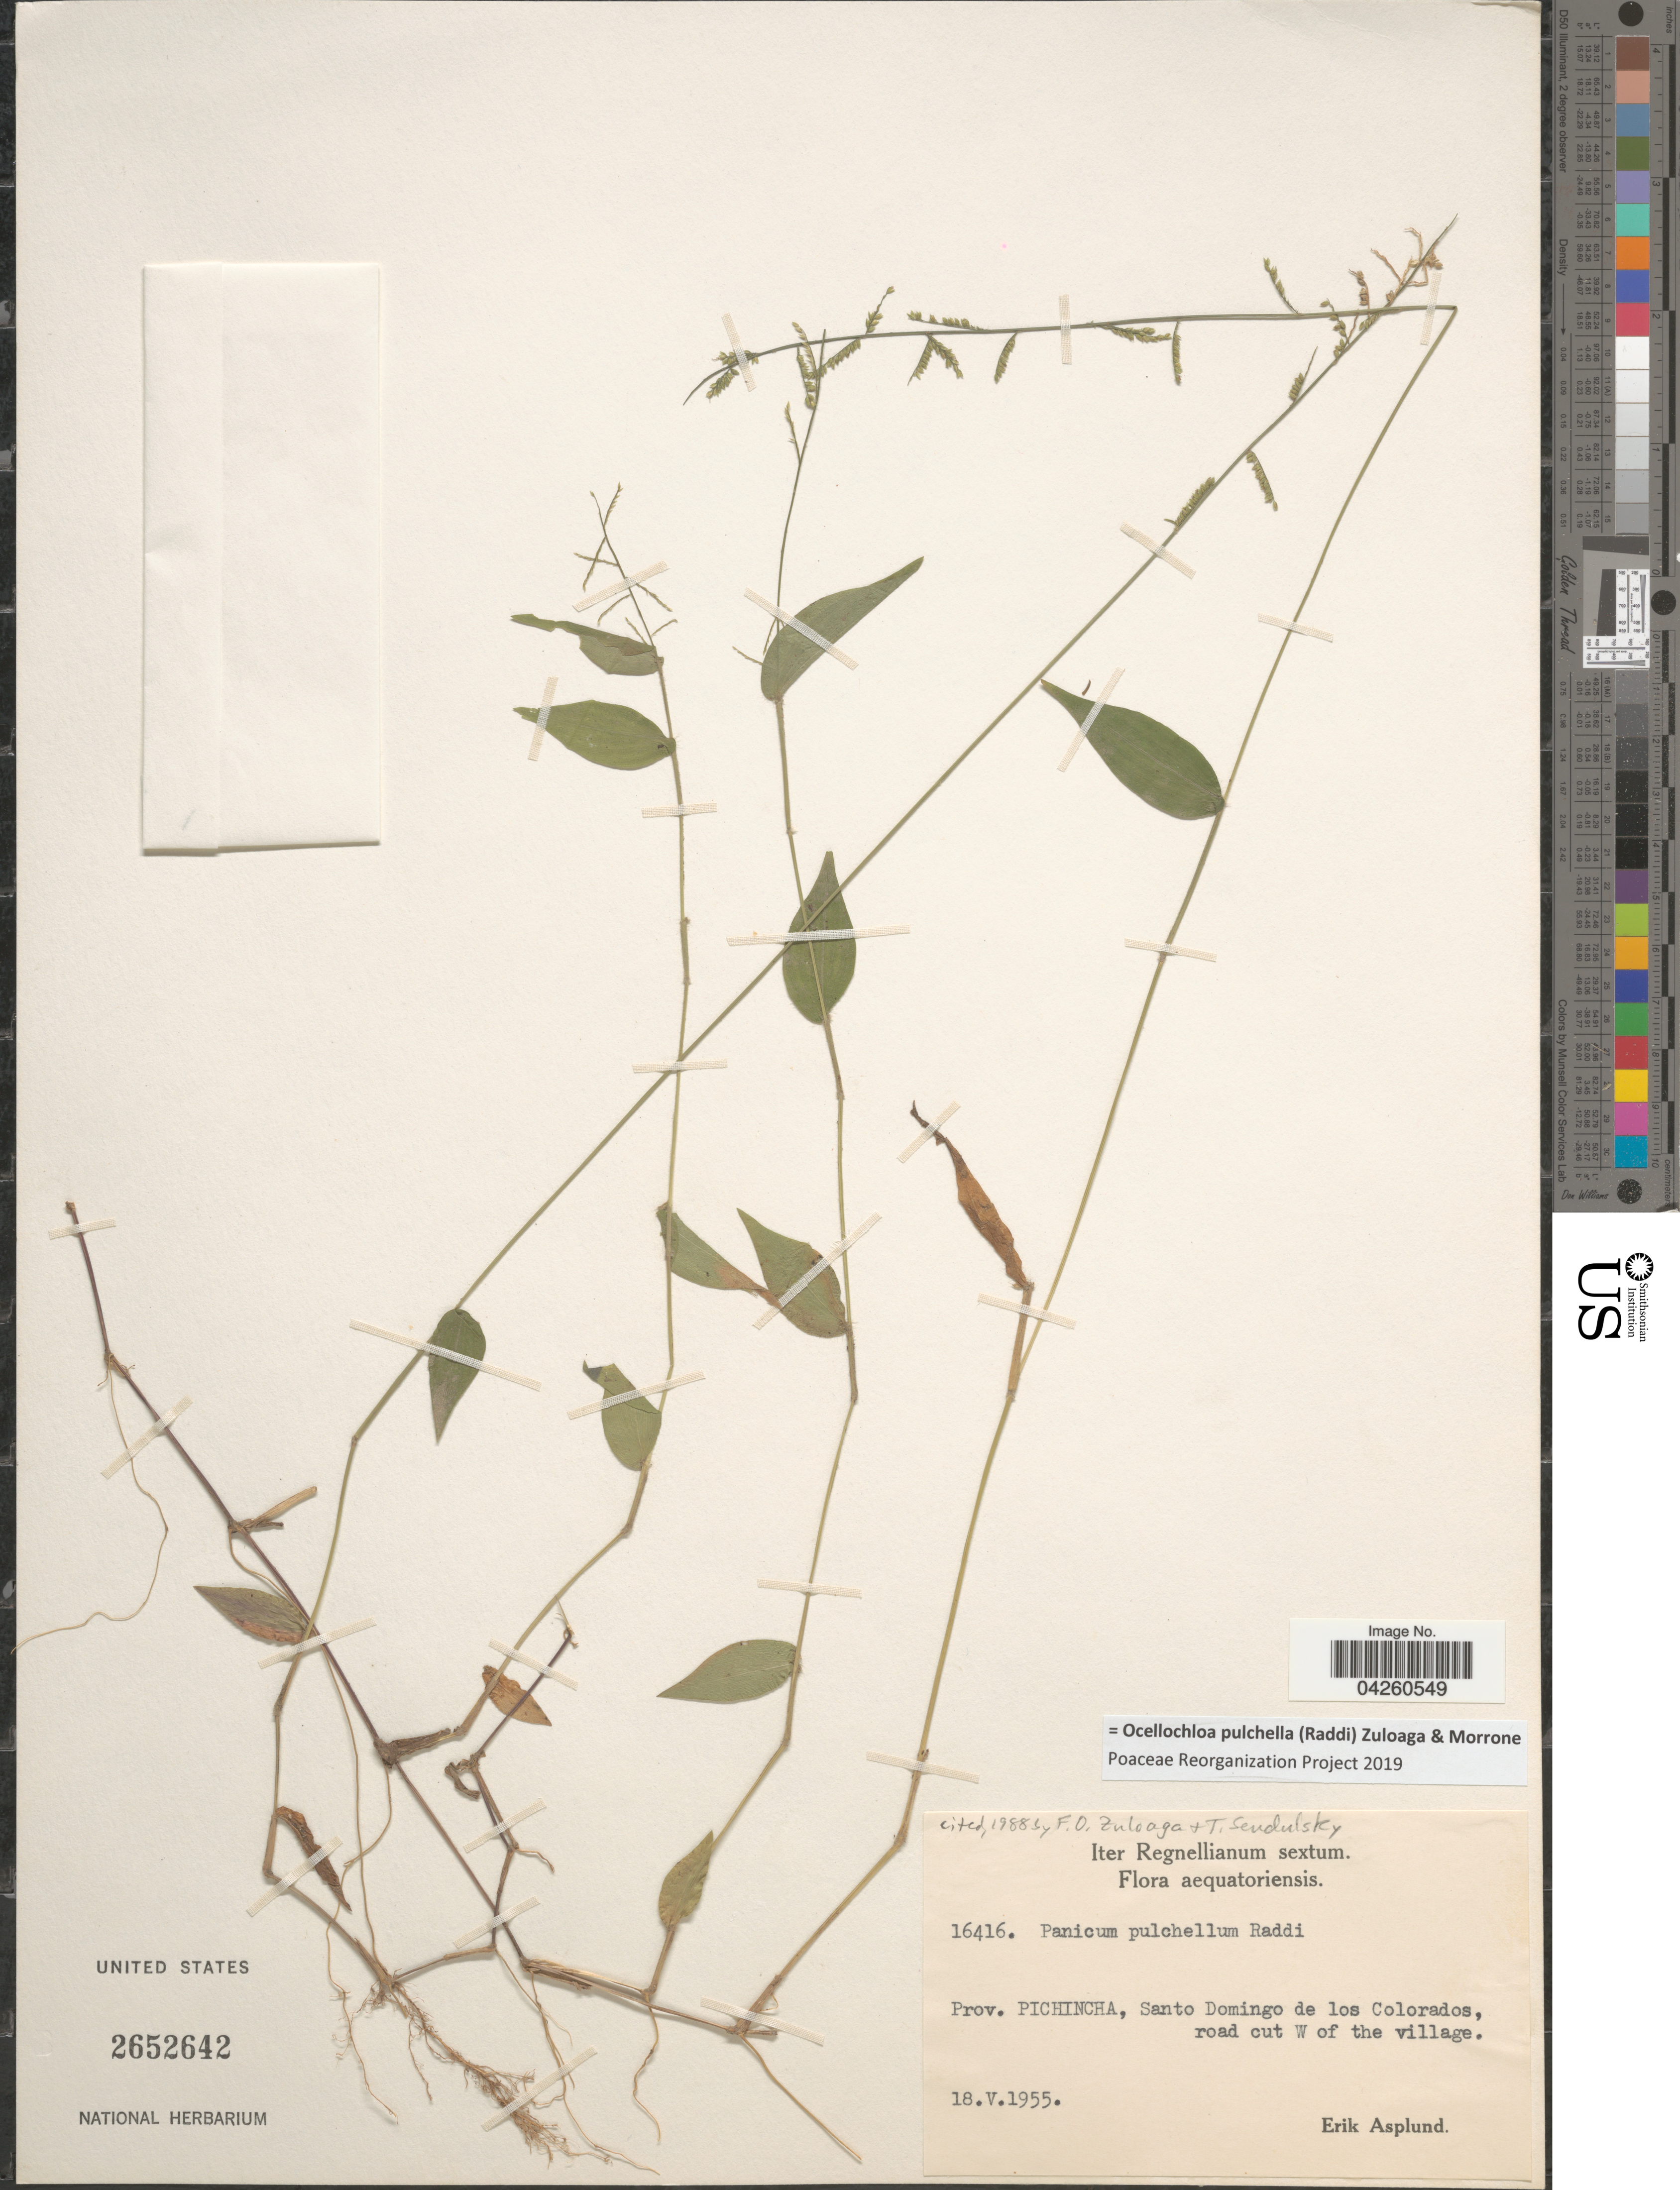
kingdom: Plantae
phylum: Tracheophyta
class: Liliopsida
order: Poales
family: Poaceae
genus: Ocellochloa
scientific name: Ocellochloa pulchella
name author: (Raddi) Zuloaga & Morrone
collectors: E. Asplund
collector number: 16416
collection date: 1955-05-18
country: Ecuador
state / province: Pichincha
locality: Iter Regnellianum sextum. Aequatoriensis. Prov. Pichincha, Santo Domingo de los Colorados, road cut W of the village.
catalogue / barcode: US 2652642